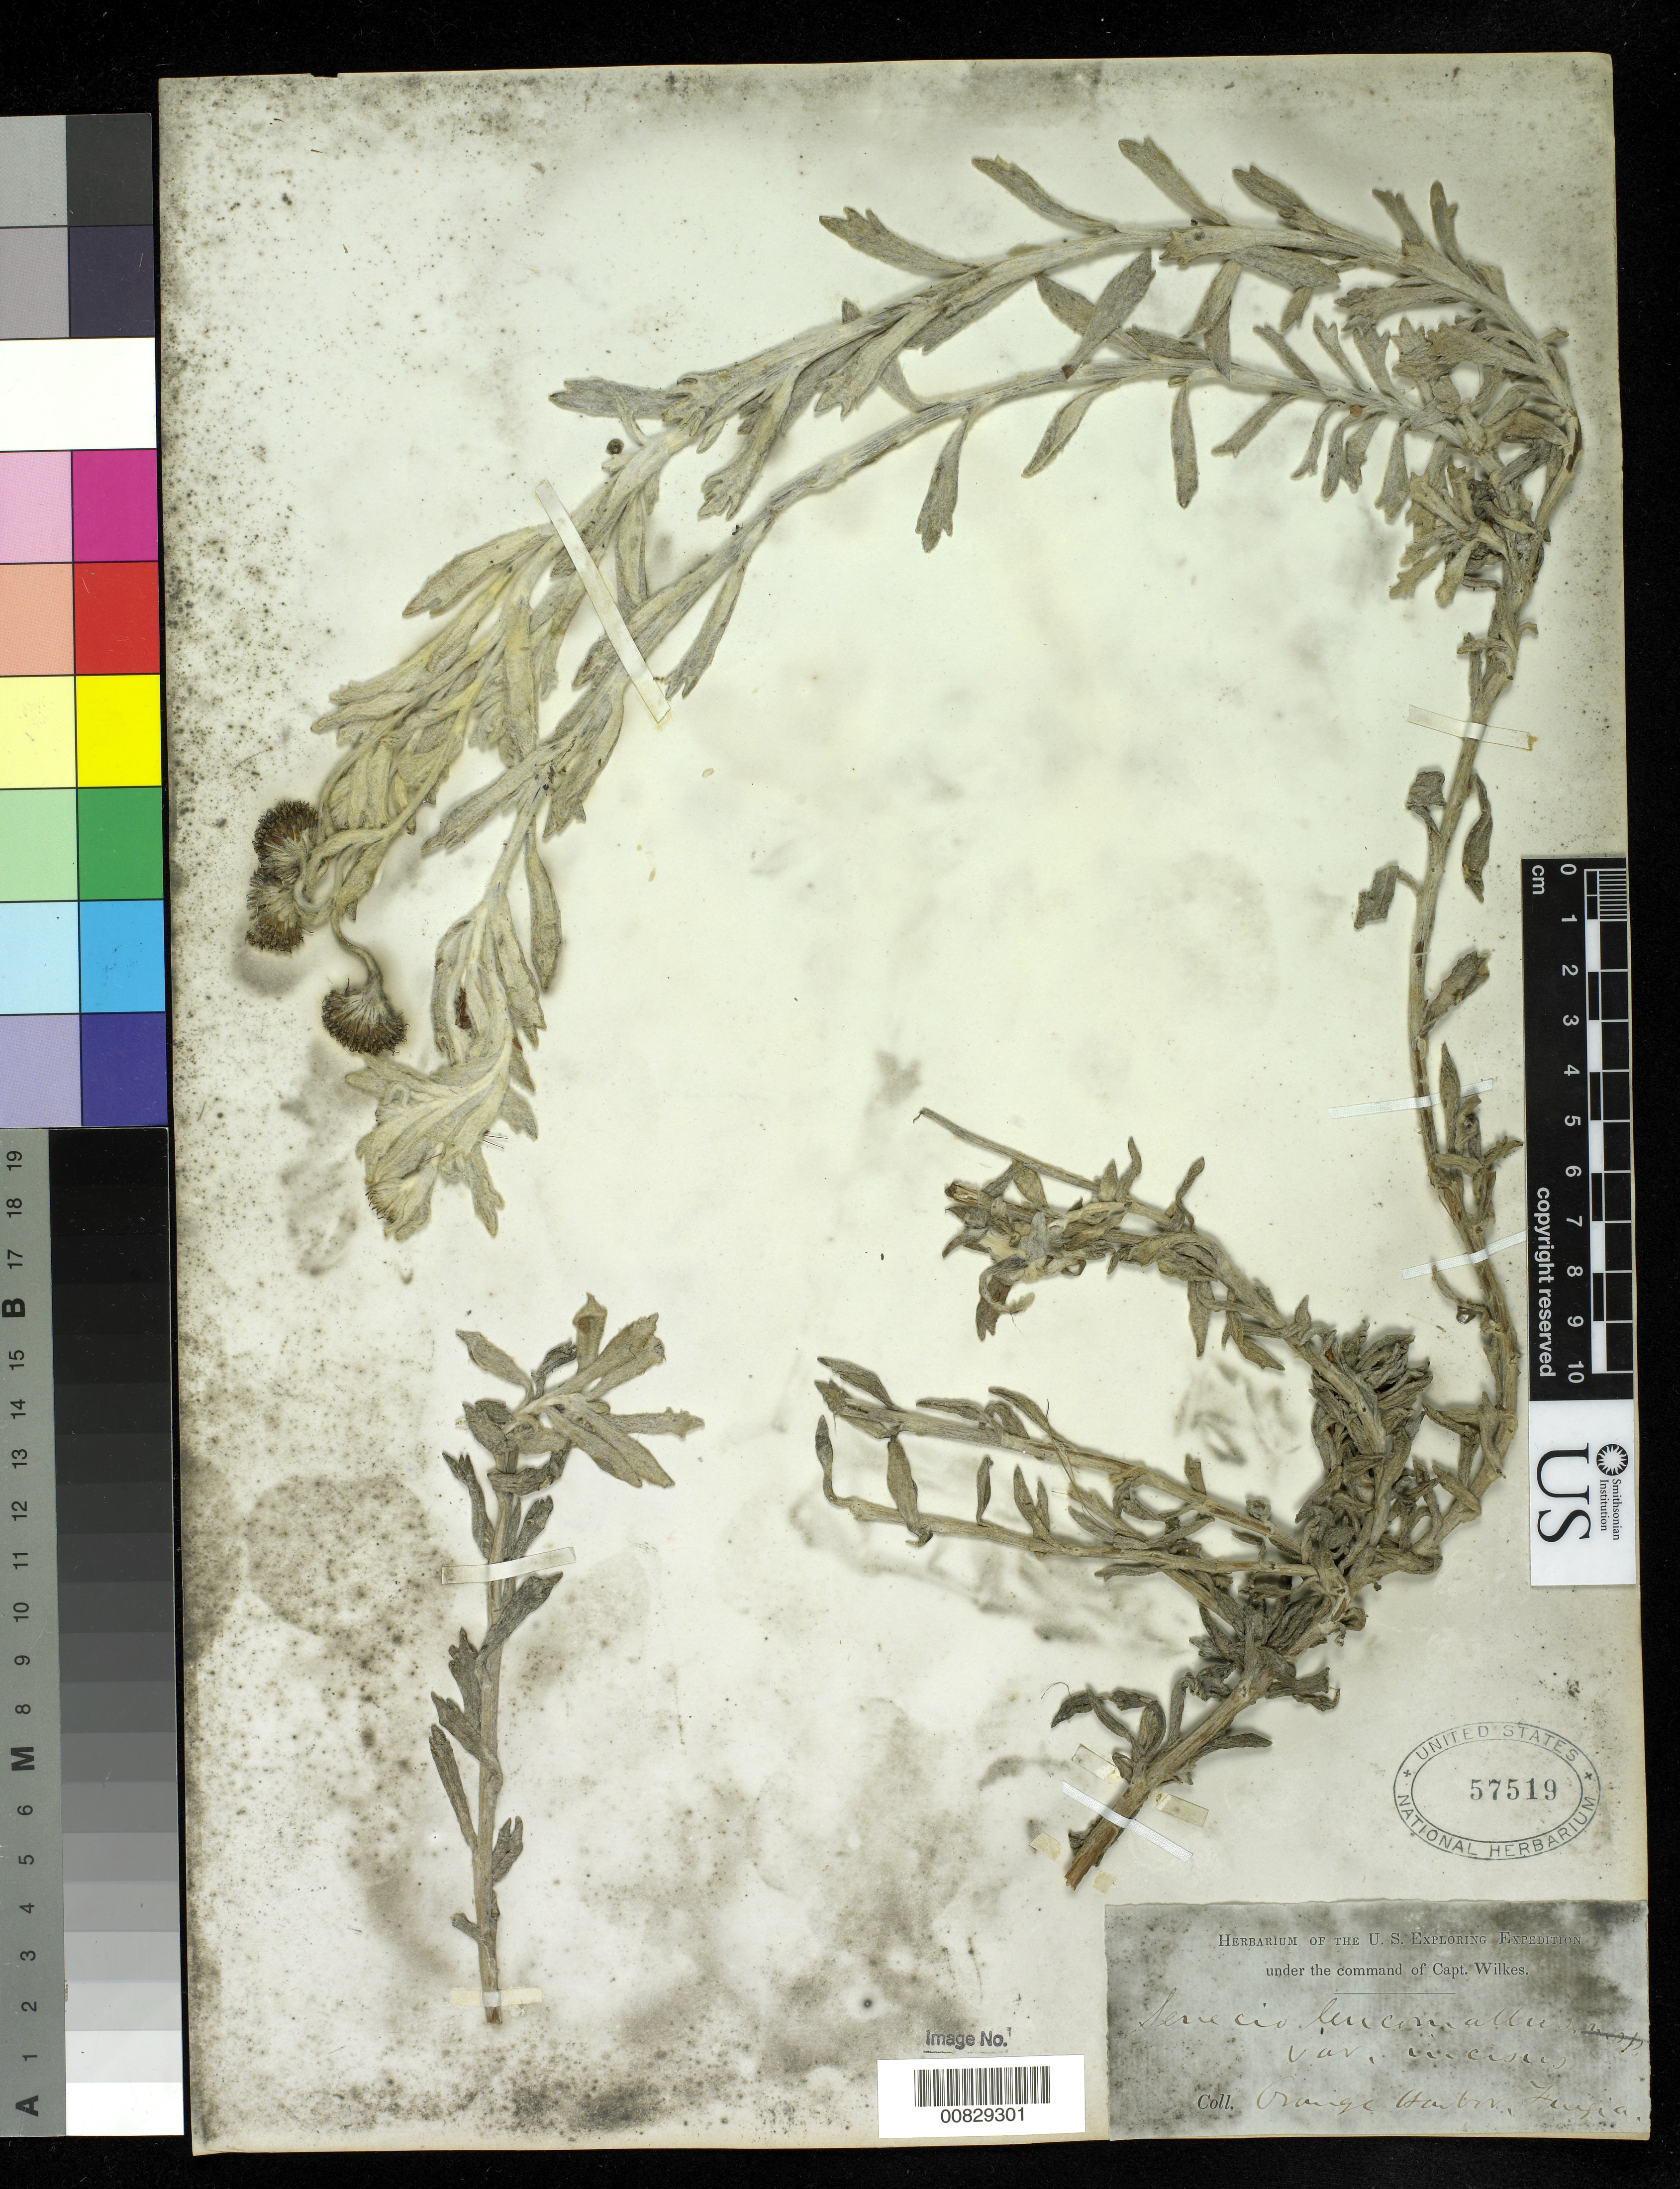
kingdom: Plantae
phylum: Tracheophyta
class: Magnoliopsida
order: Asterales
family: Asteraceae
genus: Senecio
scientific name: Senecio leucomallus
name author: A. Gray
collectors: Wilkes Explor. Exped.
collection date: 1838/1842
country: Argentina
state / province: Tierra del Fuego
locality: Orange Harbor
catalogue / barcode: US 57519